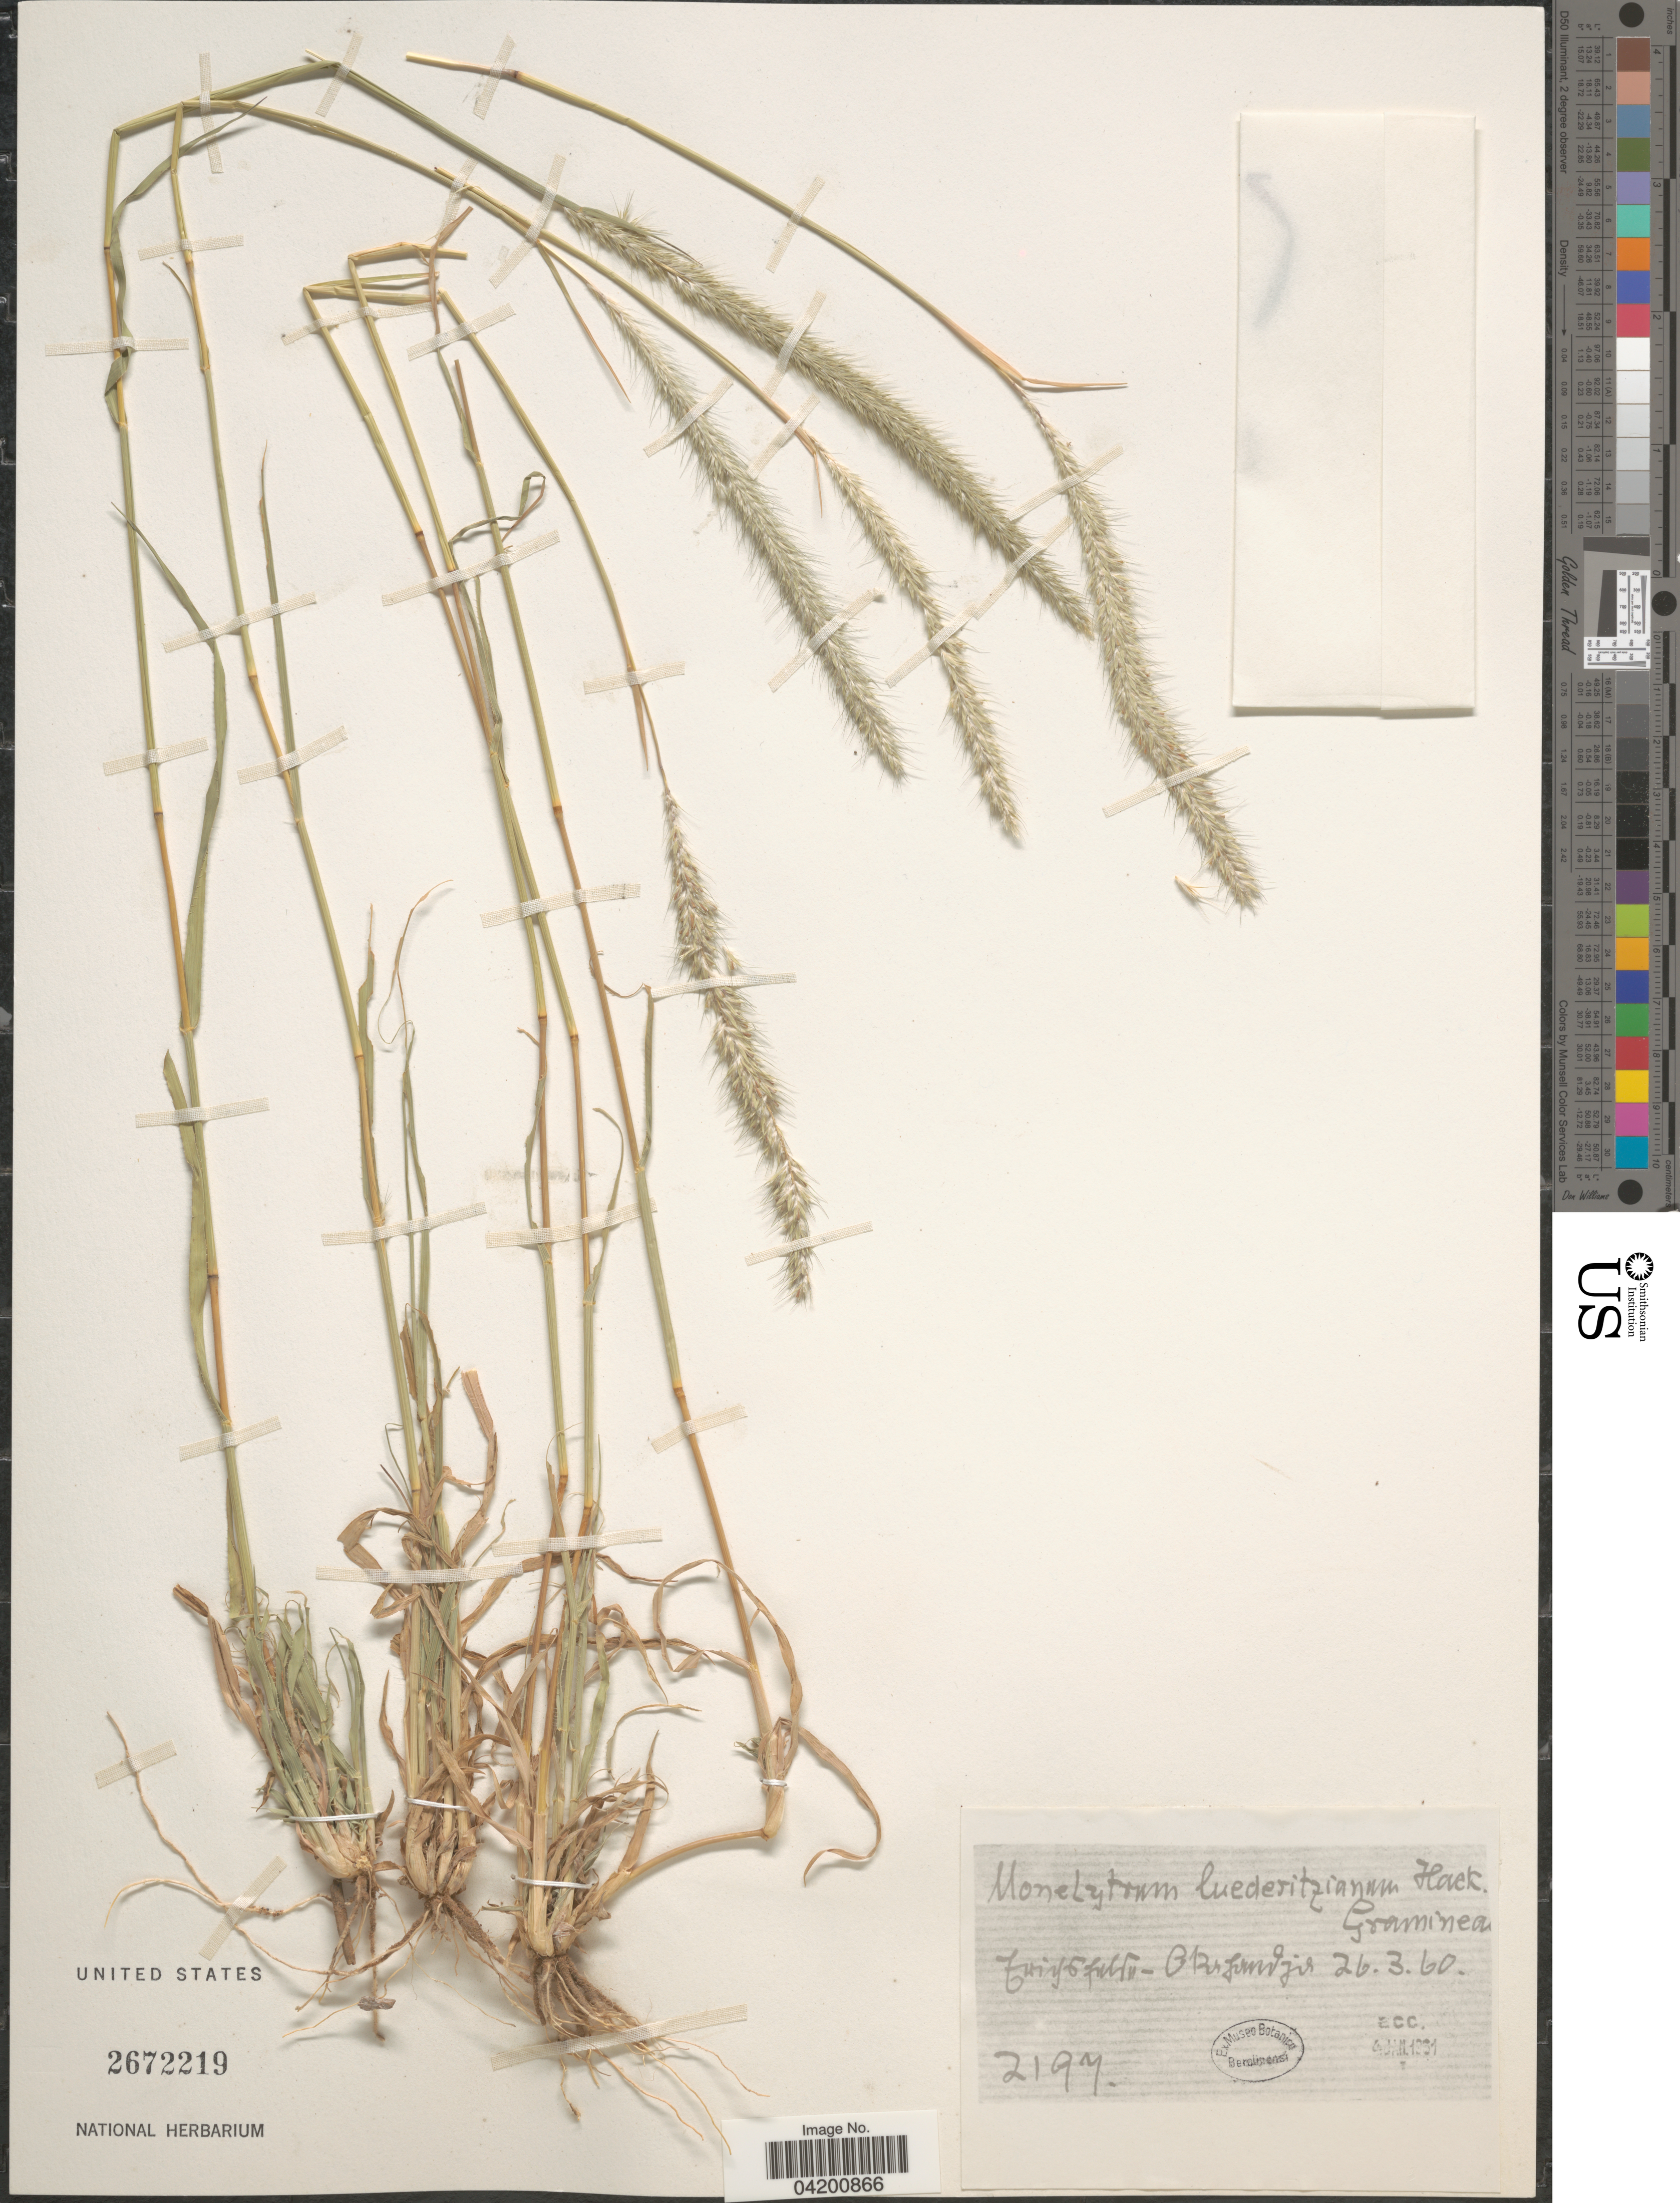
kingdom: Plantae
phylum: Tracheophyta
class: Liliopsida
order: Poales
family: Poaceae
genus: Monelytrum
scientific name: Monelytrum luederitzianum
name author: Hack.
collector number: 2197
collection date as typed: Transcribed d/m/y: 26/3/60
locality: Zwigsfields-Gresundjis [interpreted].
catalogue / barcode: US 2672219